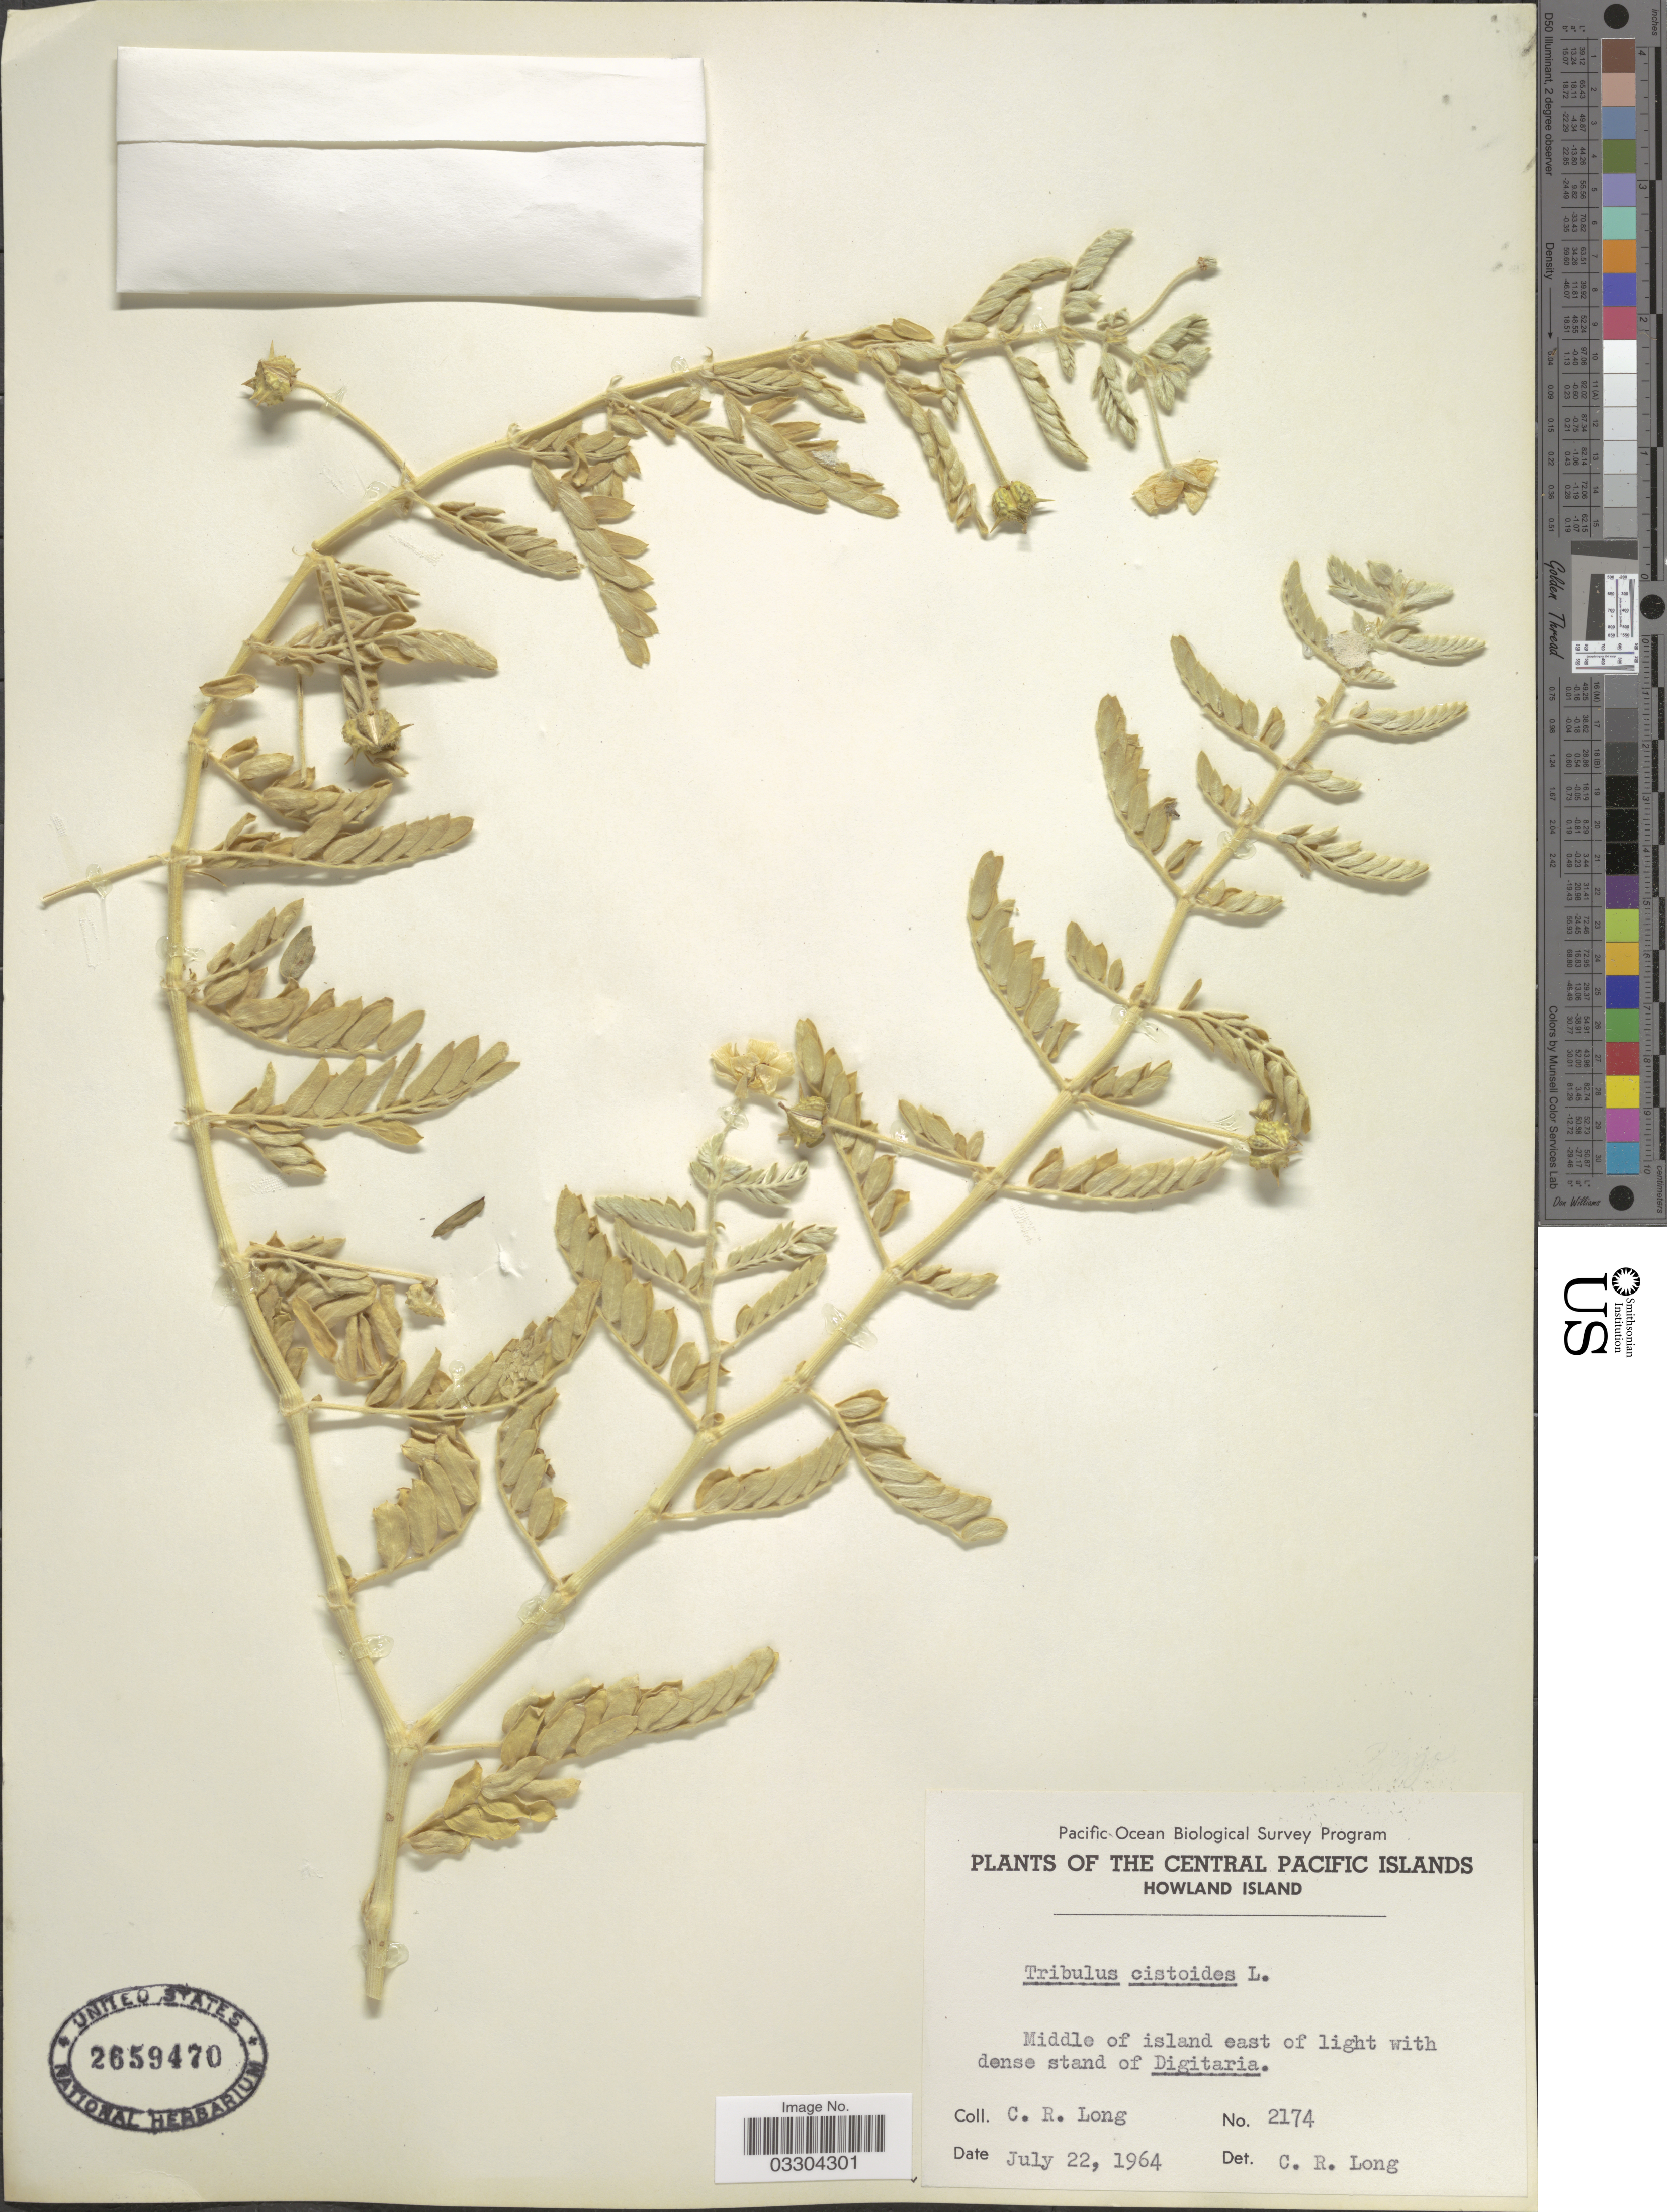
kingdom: Plantae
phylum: Tracheophyta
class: Magnoliopsida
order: Zygophyllales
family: Zygophyllaceae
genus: Tribulus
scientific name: Tribulus cistoides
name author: L.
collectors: C. R. Long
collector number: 2174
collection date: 1964-07-22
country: U.S. Administered Pacific Islands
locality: The Central Pacific Islands. Howland Island. Middle of island east of light.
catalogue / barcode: US 2659470